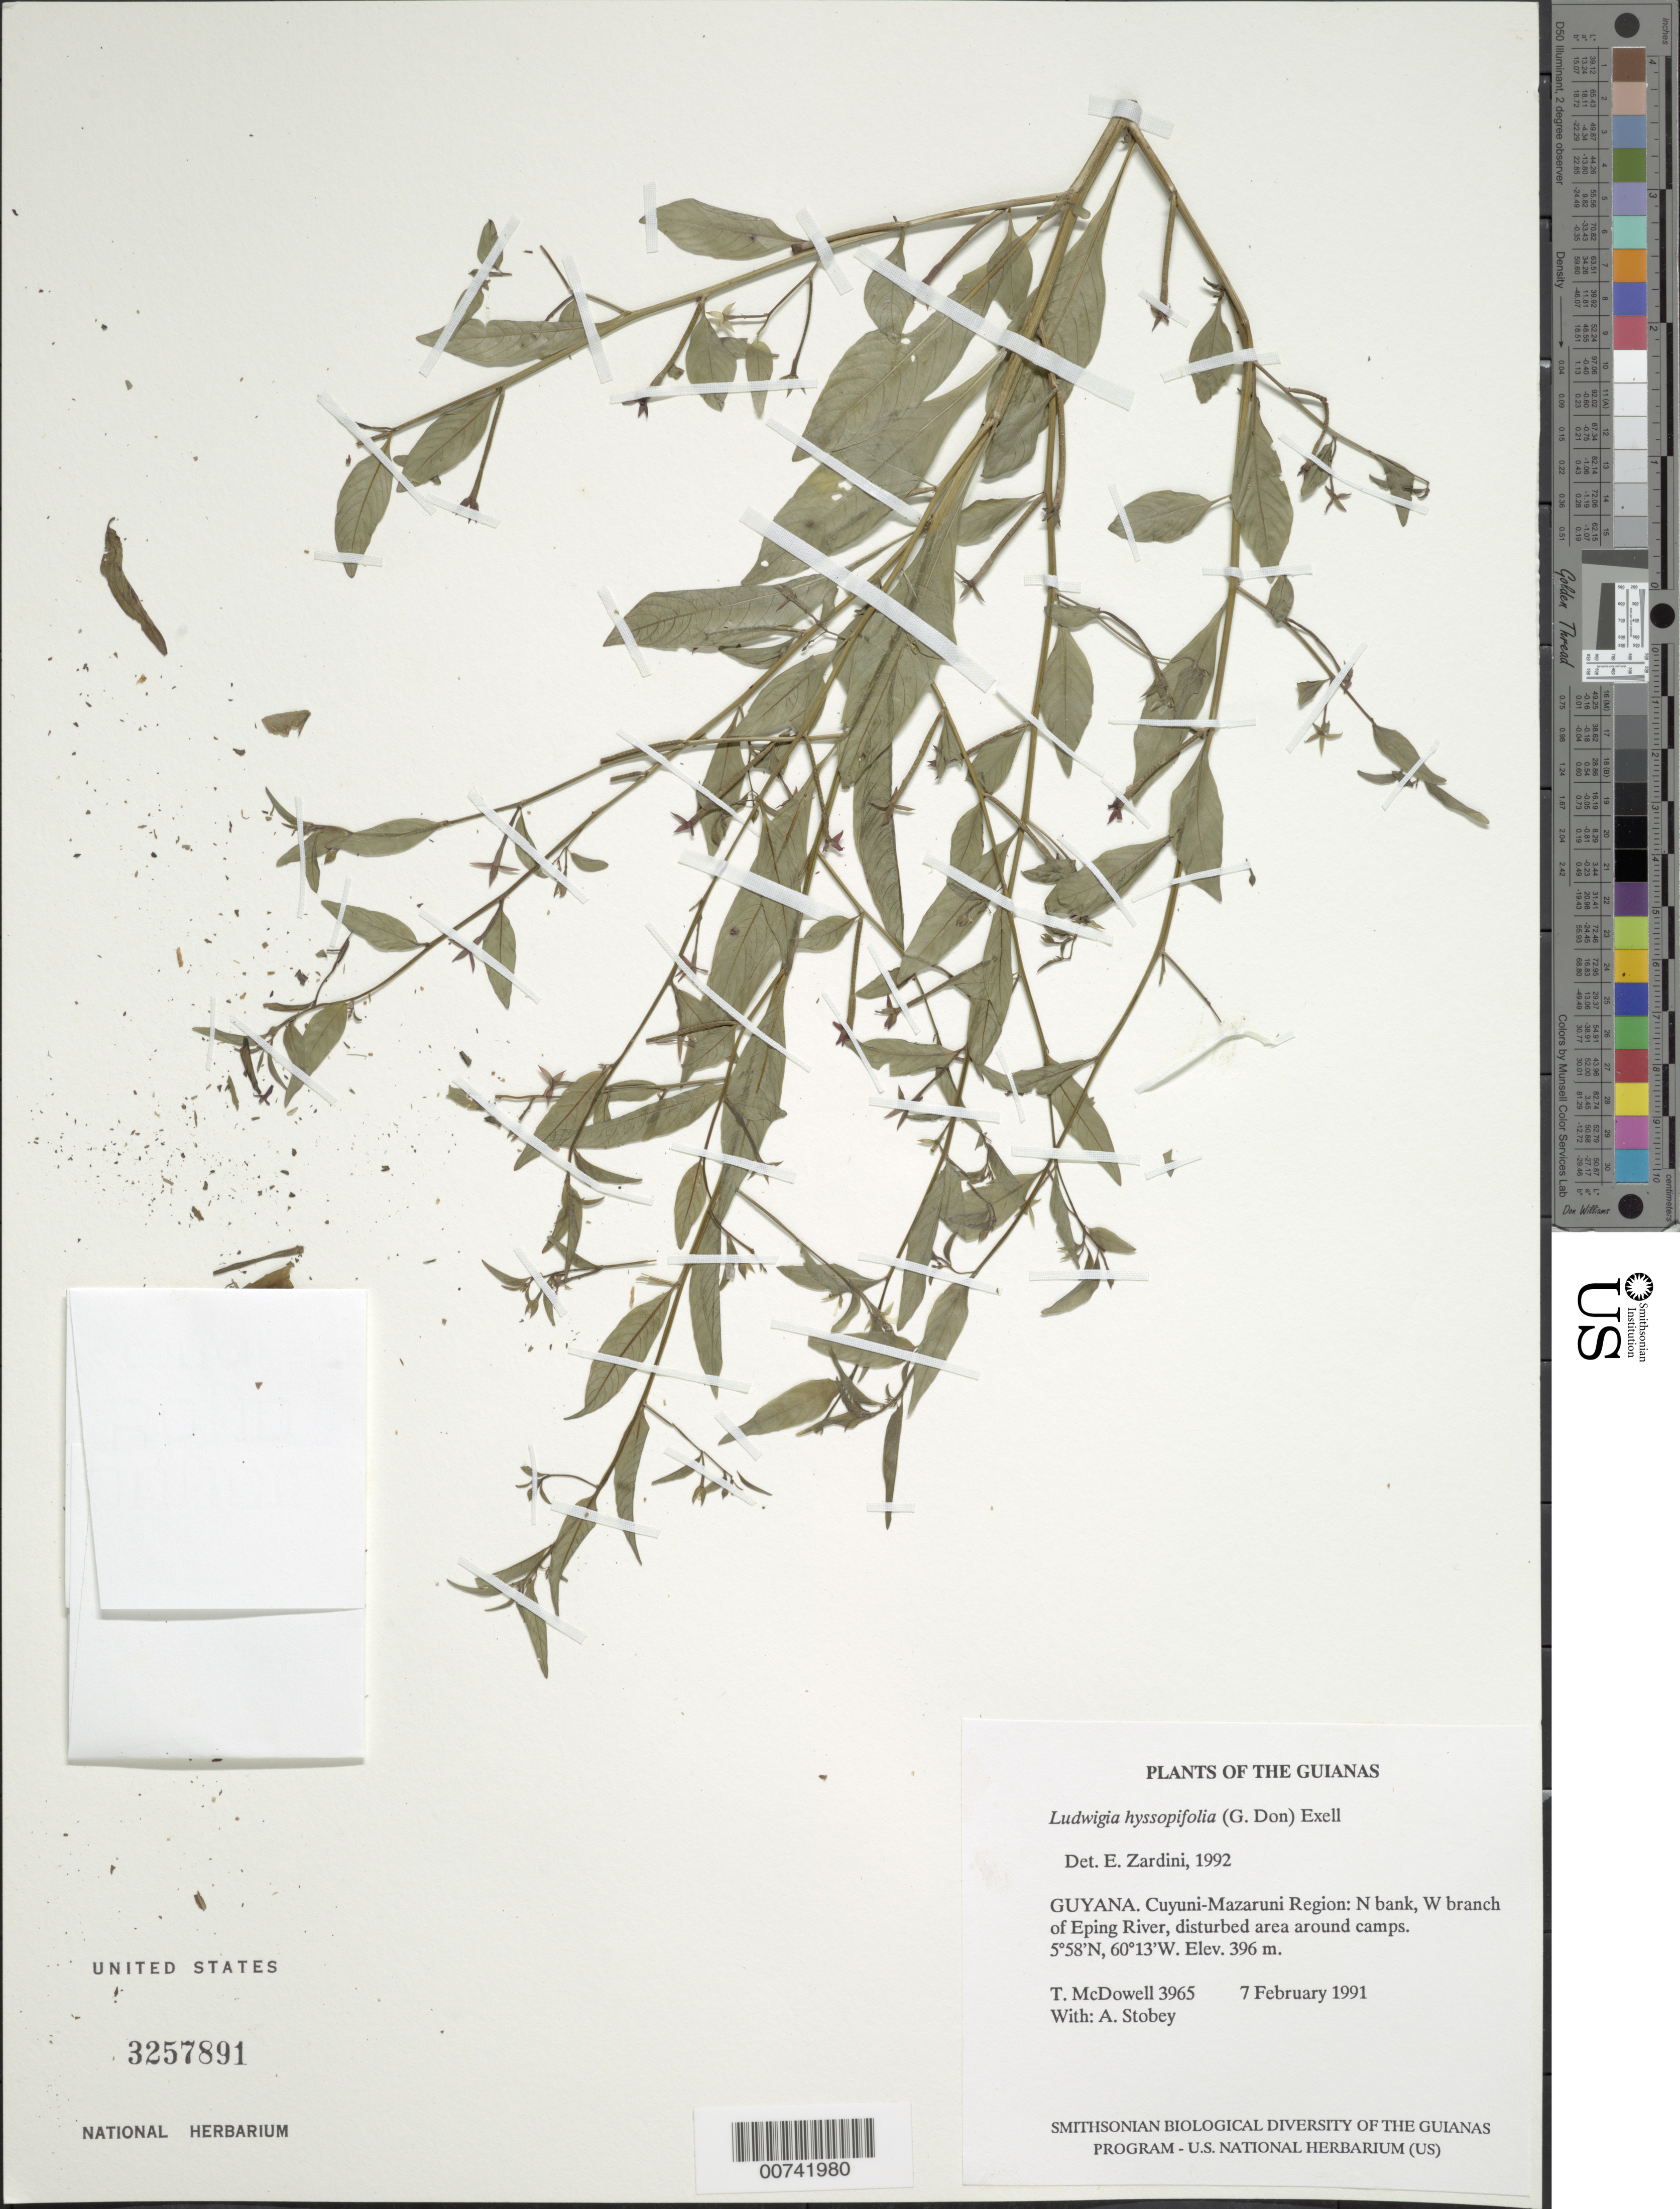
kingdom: Plantae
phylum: Tracheophyta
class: Magnoliopsida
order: Myrtales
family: Onagraceae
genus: Ludwigia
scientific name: Ludwigia hyssopifolia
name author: (G. Don) Exell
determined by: Zardini, E. M.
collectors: T. McDowell & A. Stobey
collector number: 3965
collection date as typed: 7 February 1991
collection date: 1991-02-07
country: Guyana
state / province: Cuyuni-Mazaruni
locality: N bank, W branch of Eping River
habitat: Disturbed area around camps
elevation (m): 396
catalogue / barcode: US 3257891